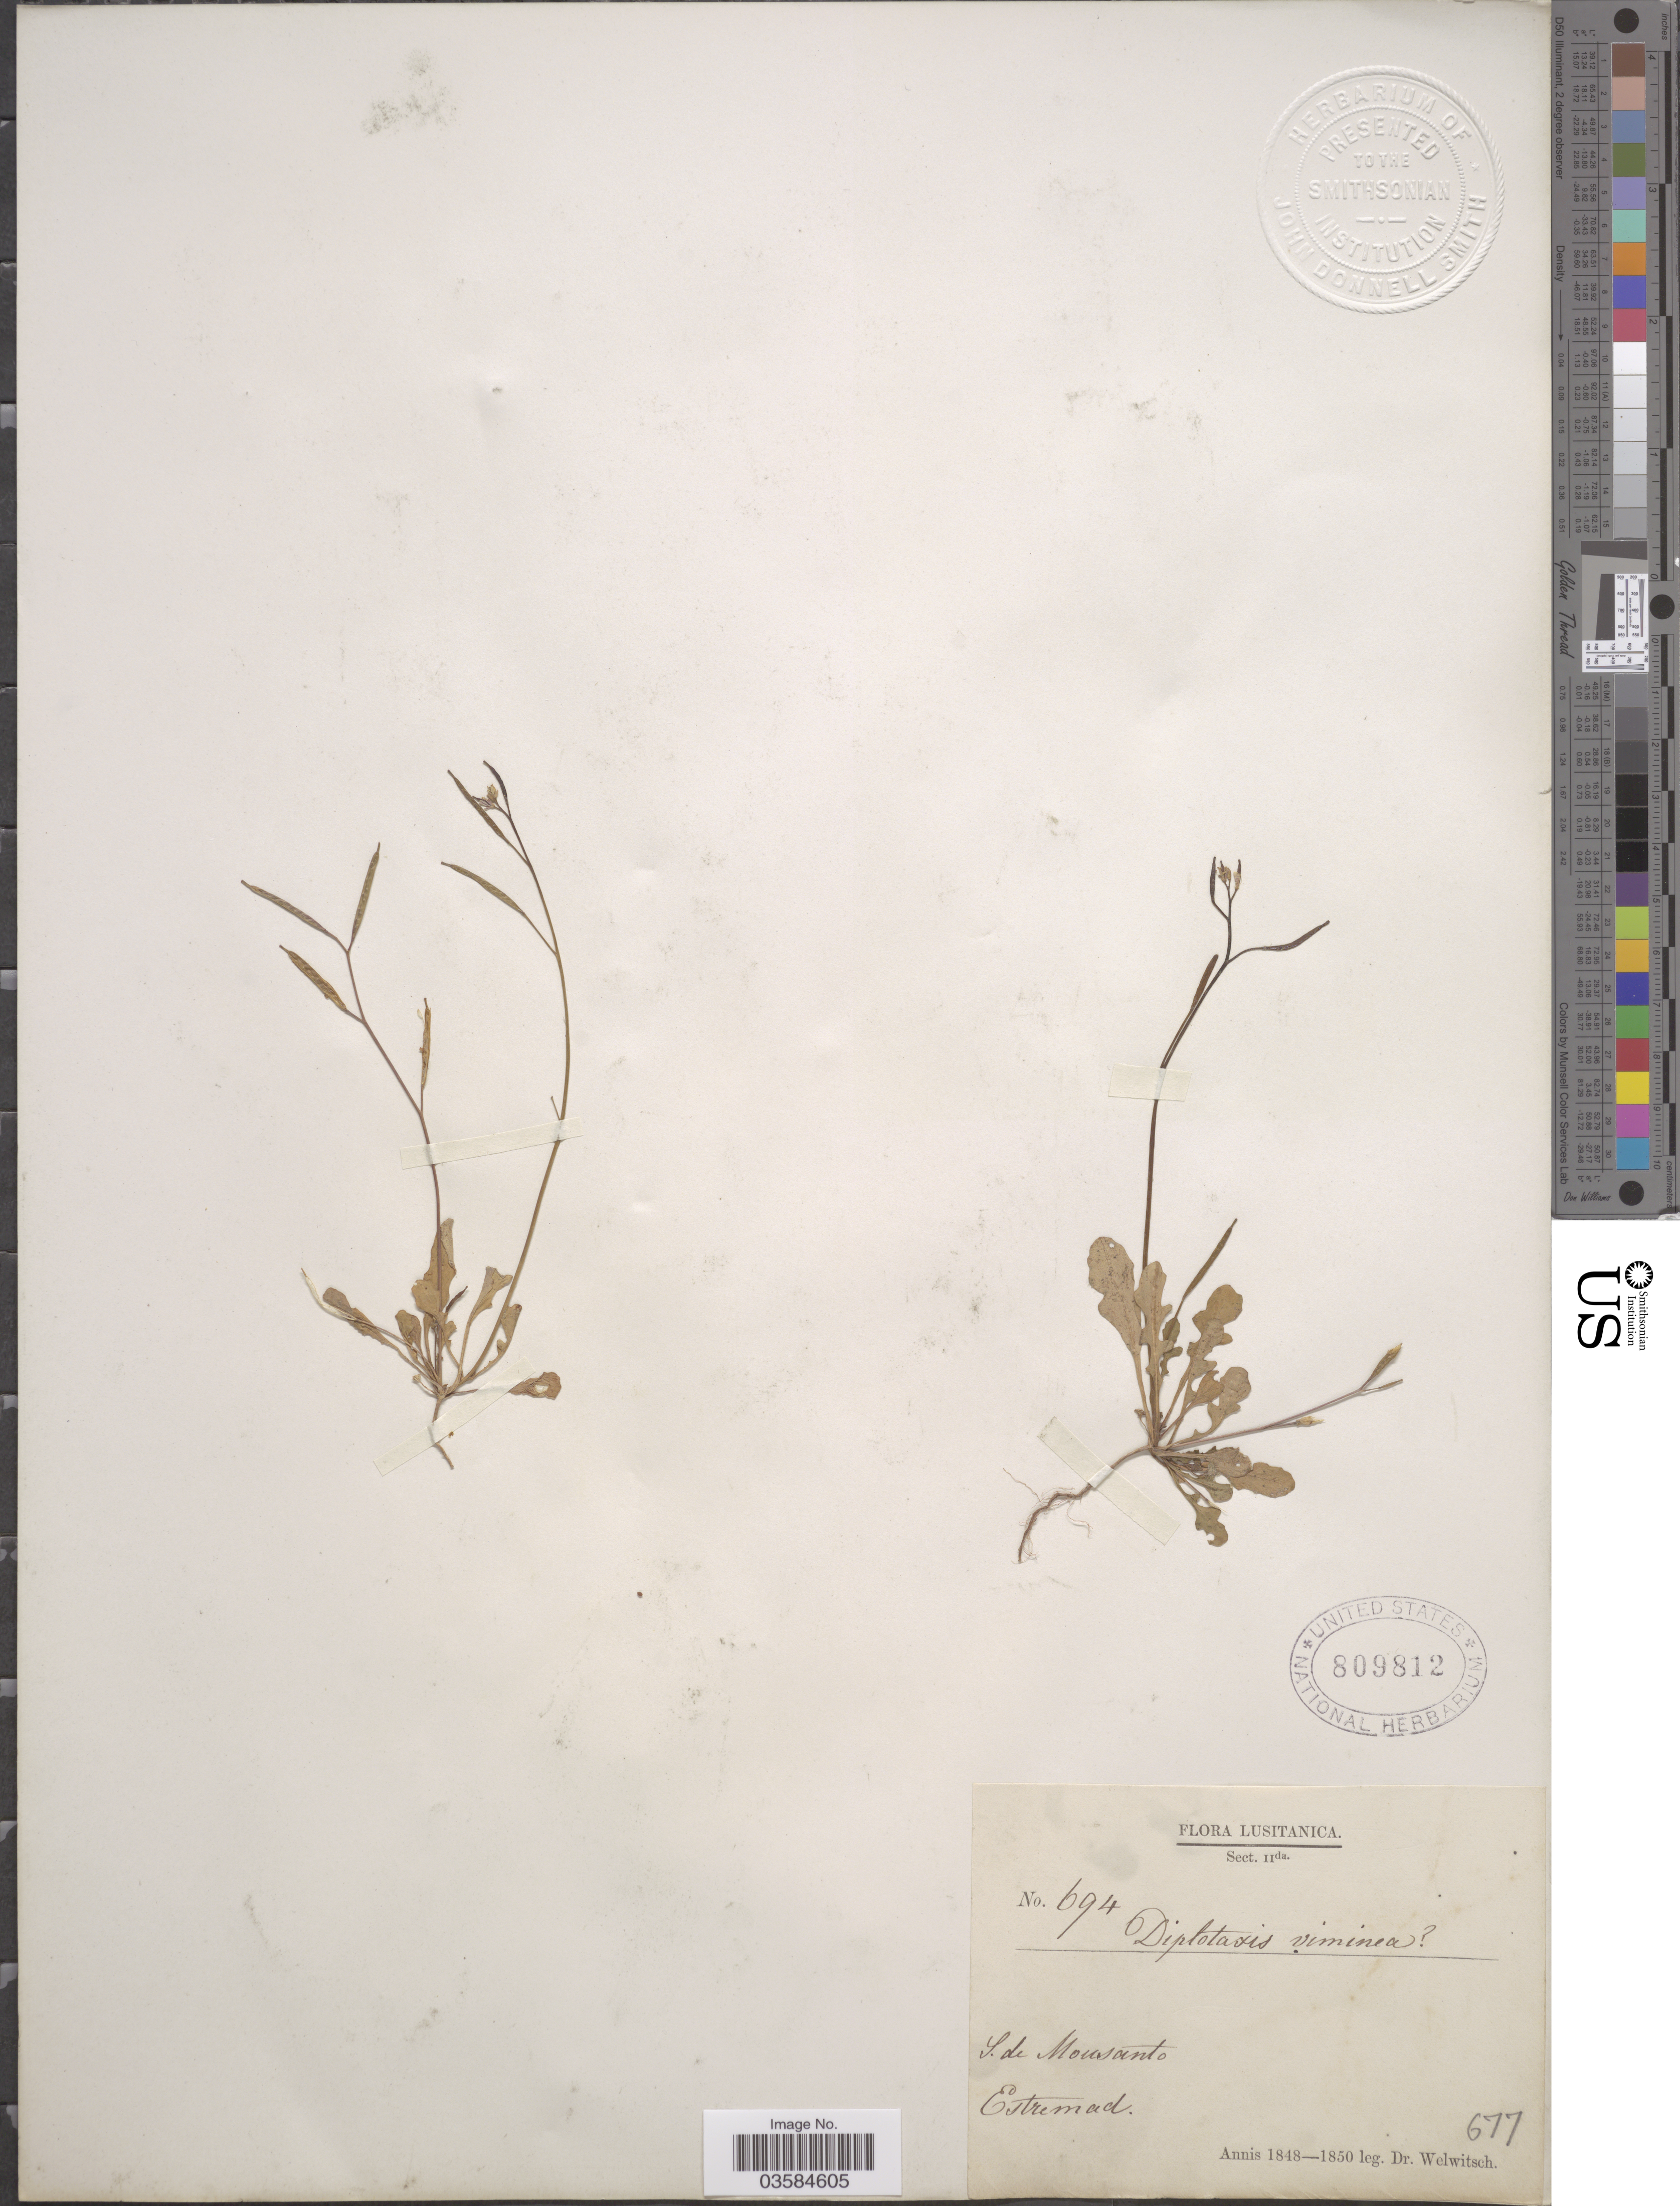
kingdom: Plantae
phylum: Tracheophyta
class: Magnoliopsida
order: Brassicales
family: Brassicaceae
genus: Diplotaxis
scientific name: Diplotaxis viminea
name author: (L.) DC.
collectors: -. Welwitsch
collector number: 694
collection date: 1848/1850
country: Portugal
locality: Lusitanica. S. de Monsanto. Estremad.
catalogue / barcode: US 809812